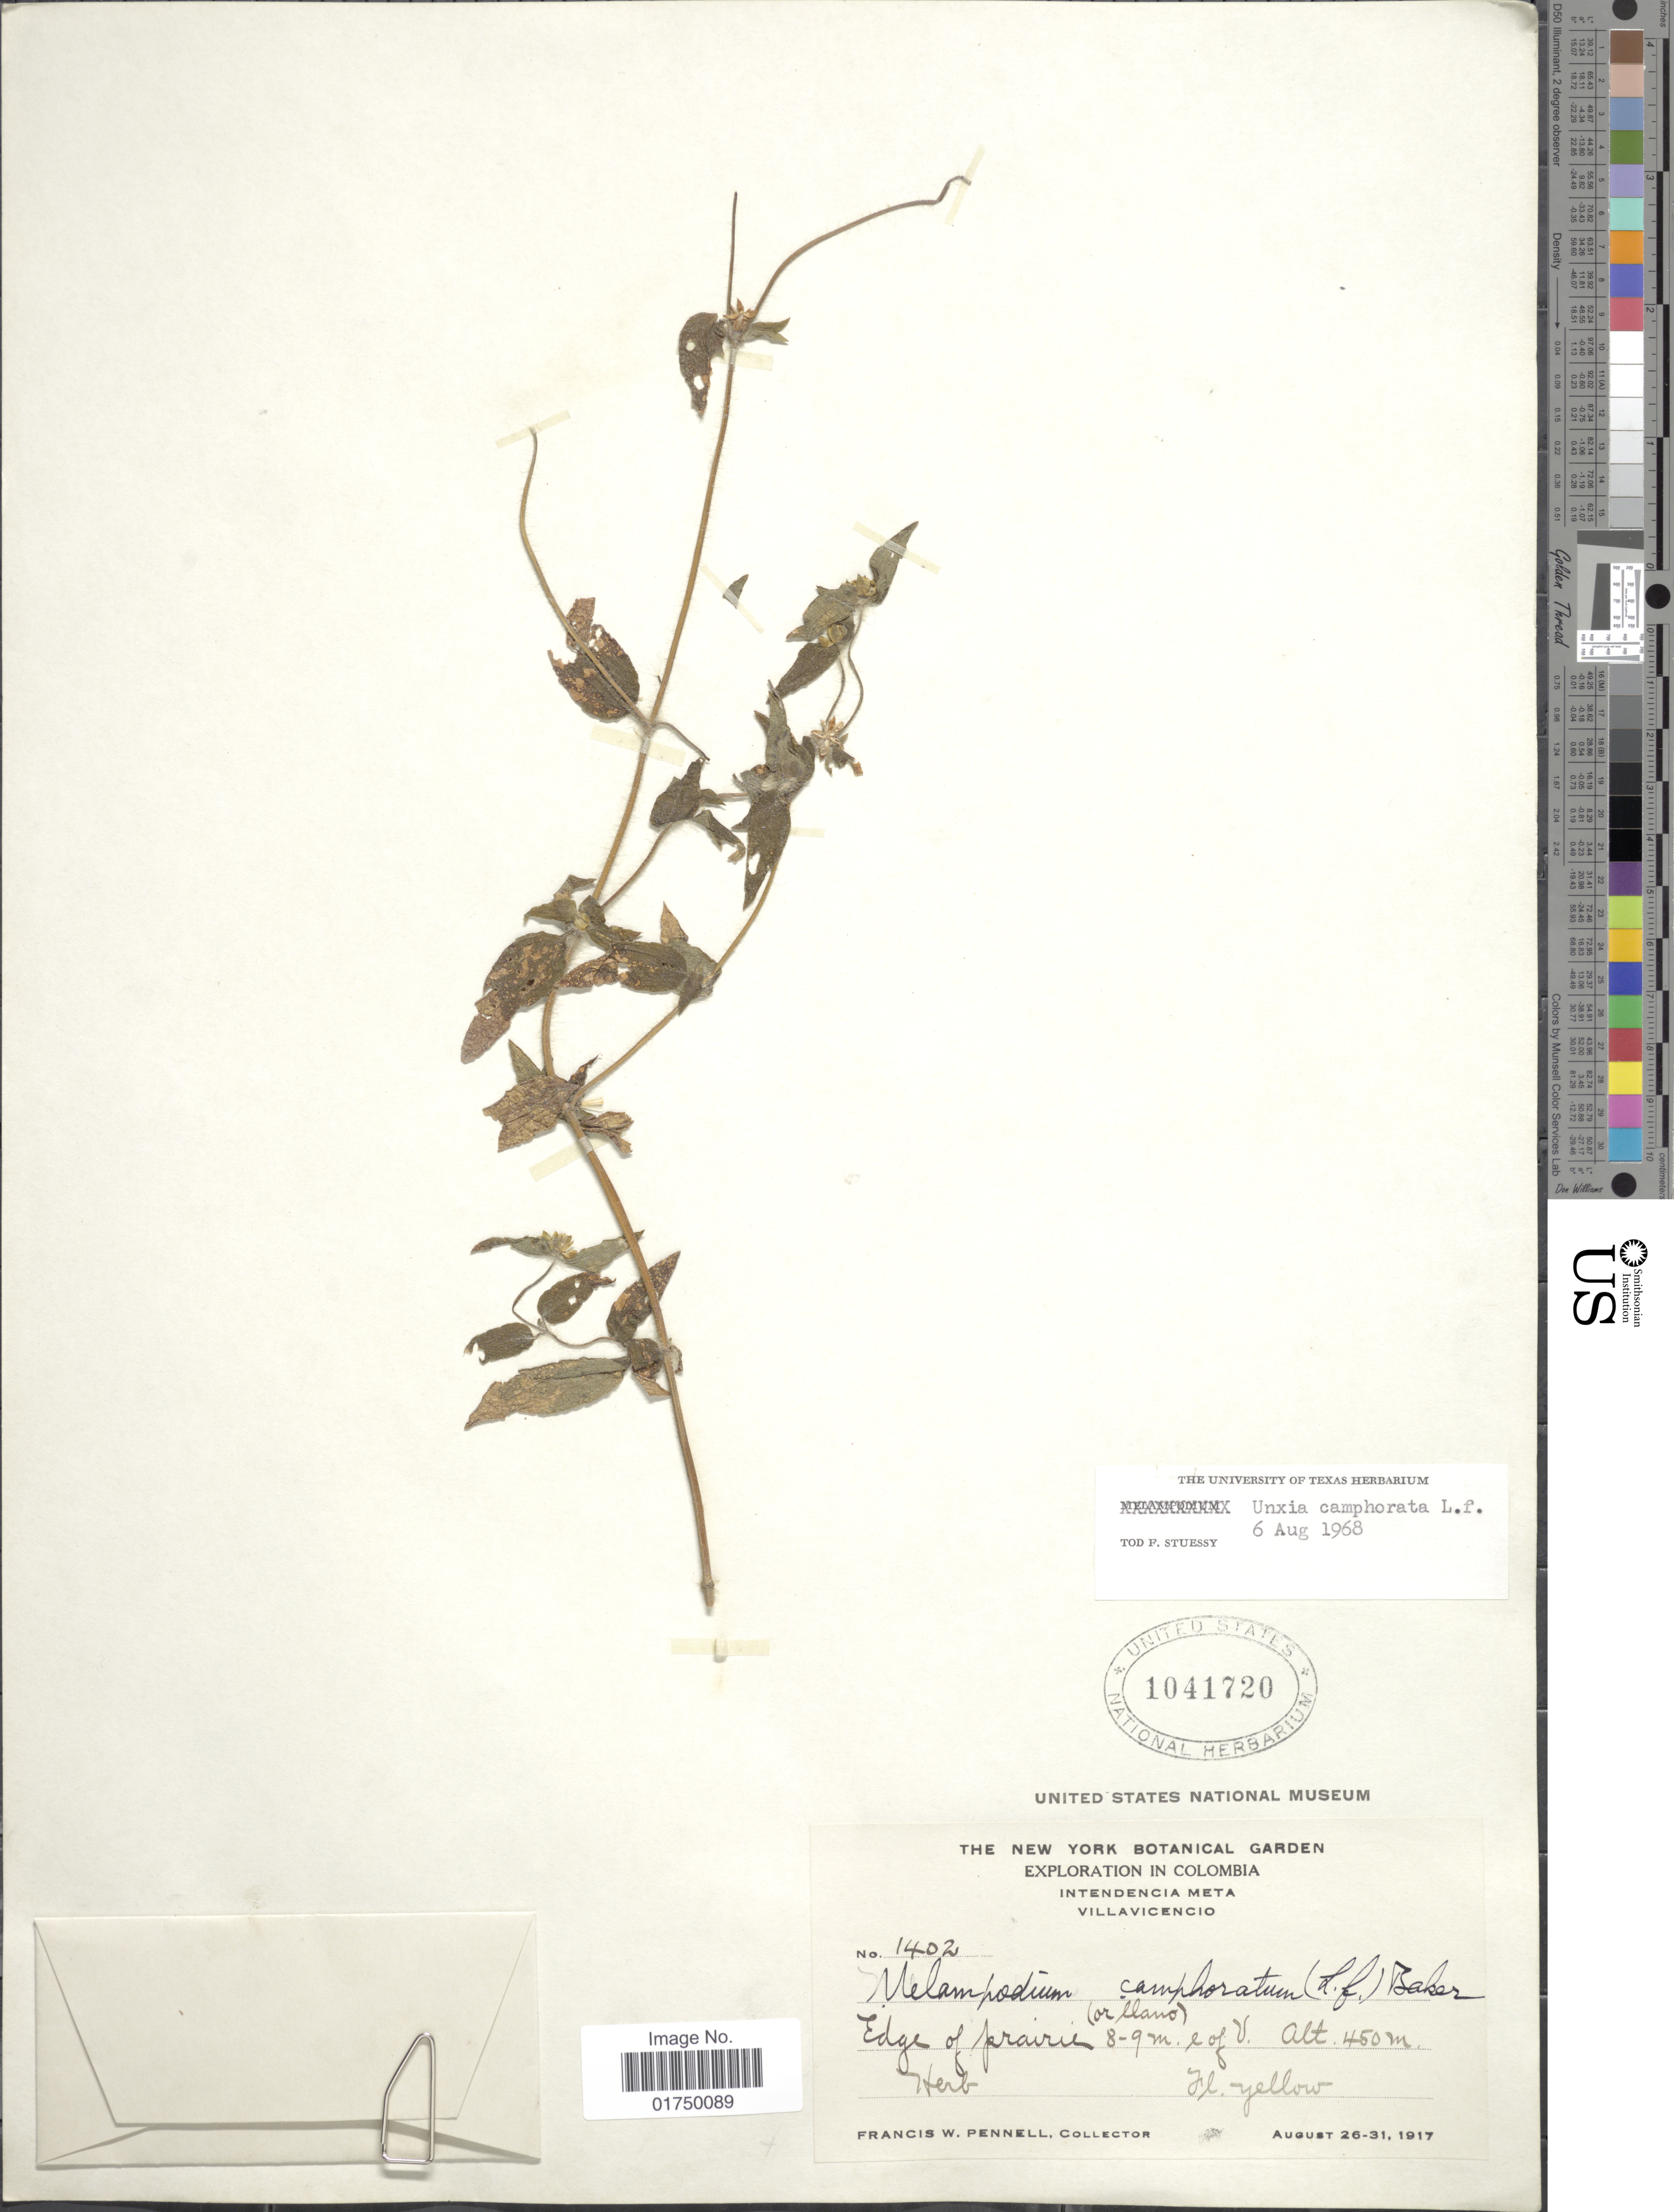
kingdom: Plantae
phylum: Tracheophyta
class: Magnoliopsida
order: Asterales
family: Asteraceae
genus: Unxia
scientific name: Unxia camphorata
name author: L. f.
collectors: F. W. Pennell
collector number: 1402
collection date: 1917-08-26/1917-08-31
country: Colombia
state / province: Meta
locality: Intendencia Meta. Villavicencio. Edge of prairie (or llano)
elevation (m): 450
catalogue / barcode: US 1041720